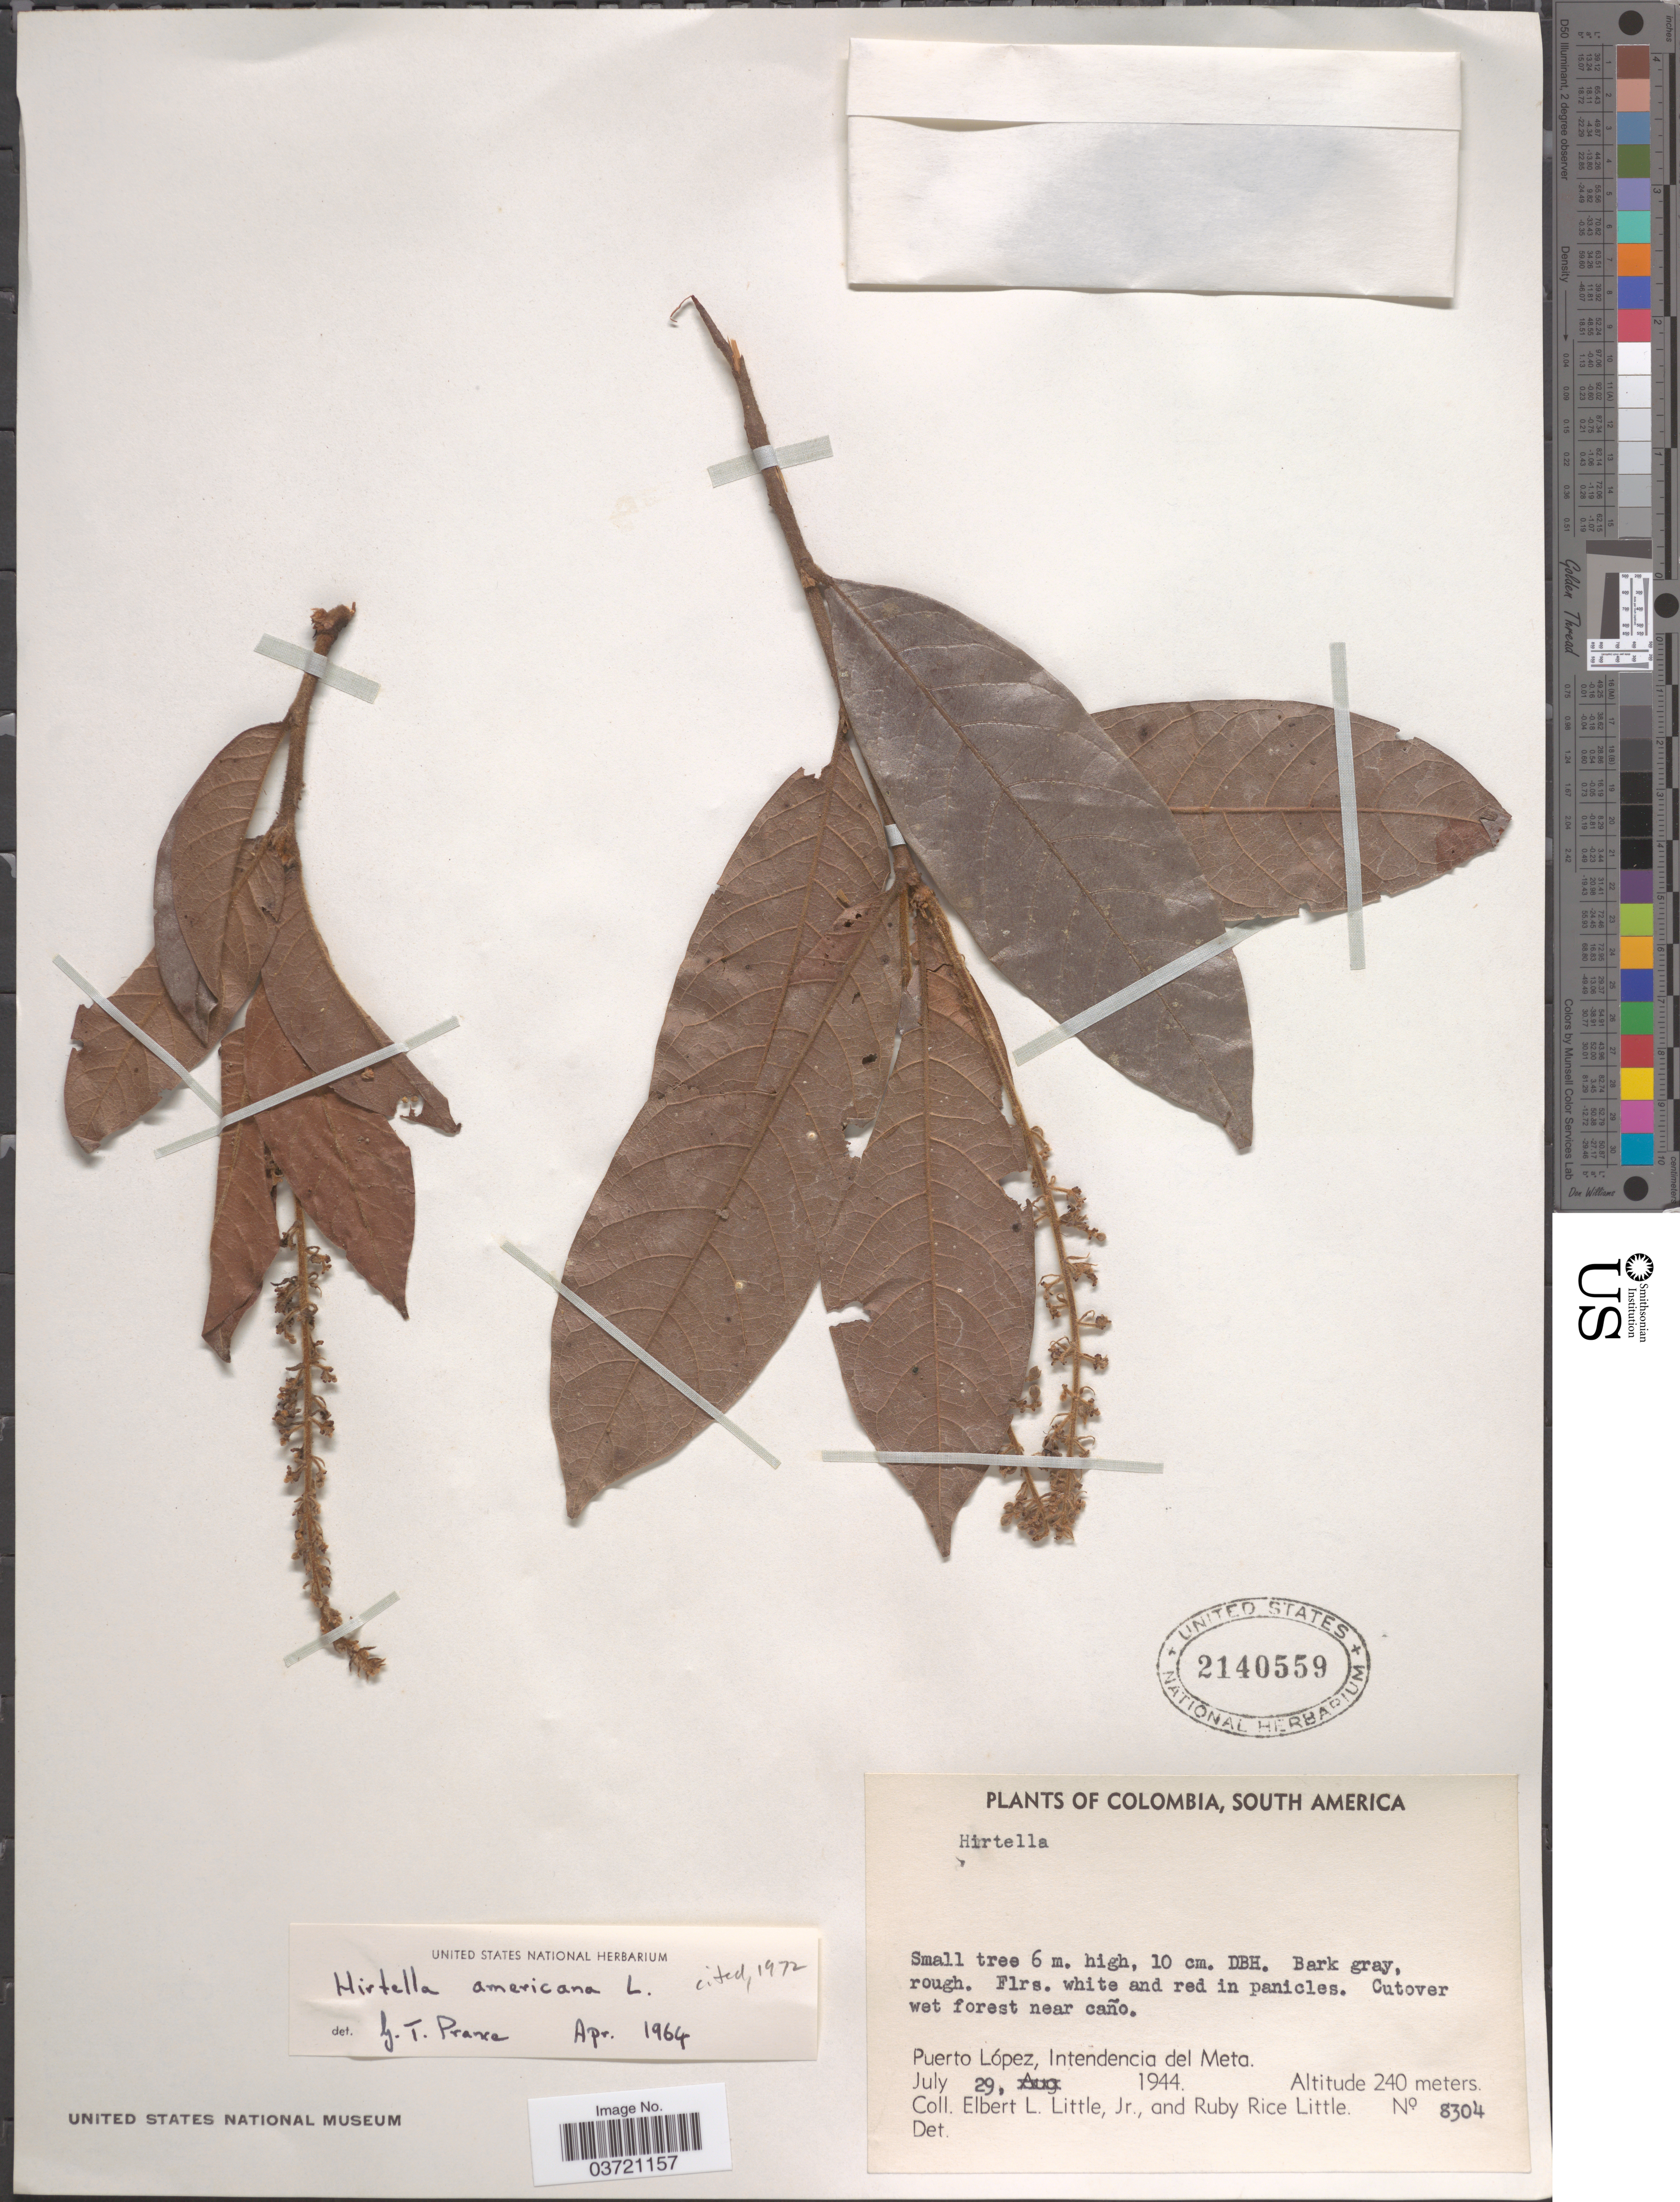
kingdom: Plantae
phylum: Tracheophyta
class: Magnoliopsida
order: Malpighiales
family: Chrysobalanaceae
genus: Hirtella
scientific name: Hirtella americana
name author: L.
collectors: E. L. Little & R. R. Little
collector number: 8304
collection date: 1944-07-29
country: Colombia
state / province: Meta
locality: Cutover wet forest near caño. Puerto López, Intendencia del Meta.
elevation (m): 240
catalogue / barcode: US 2140559